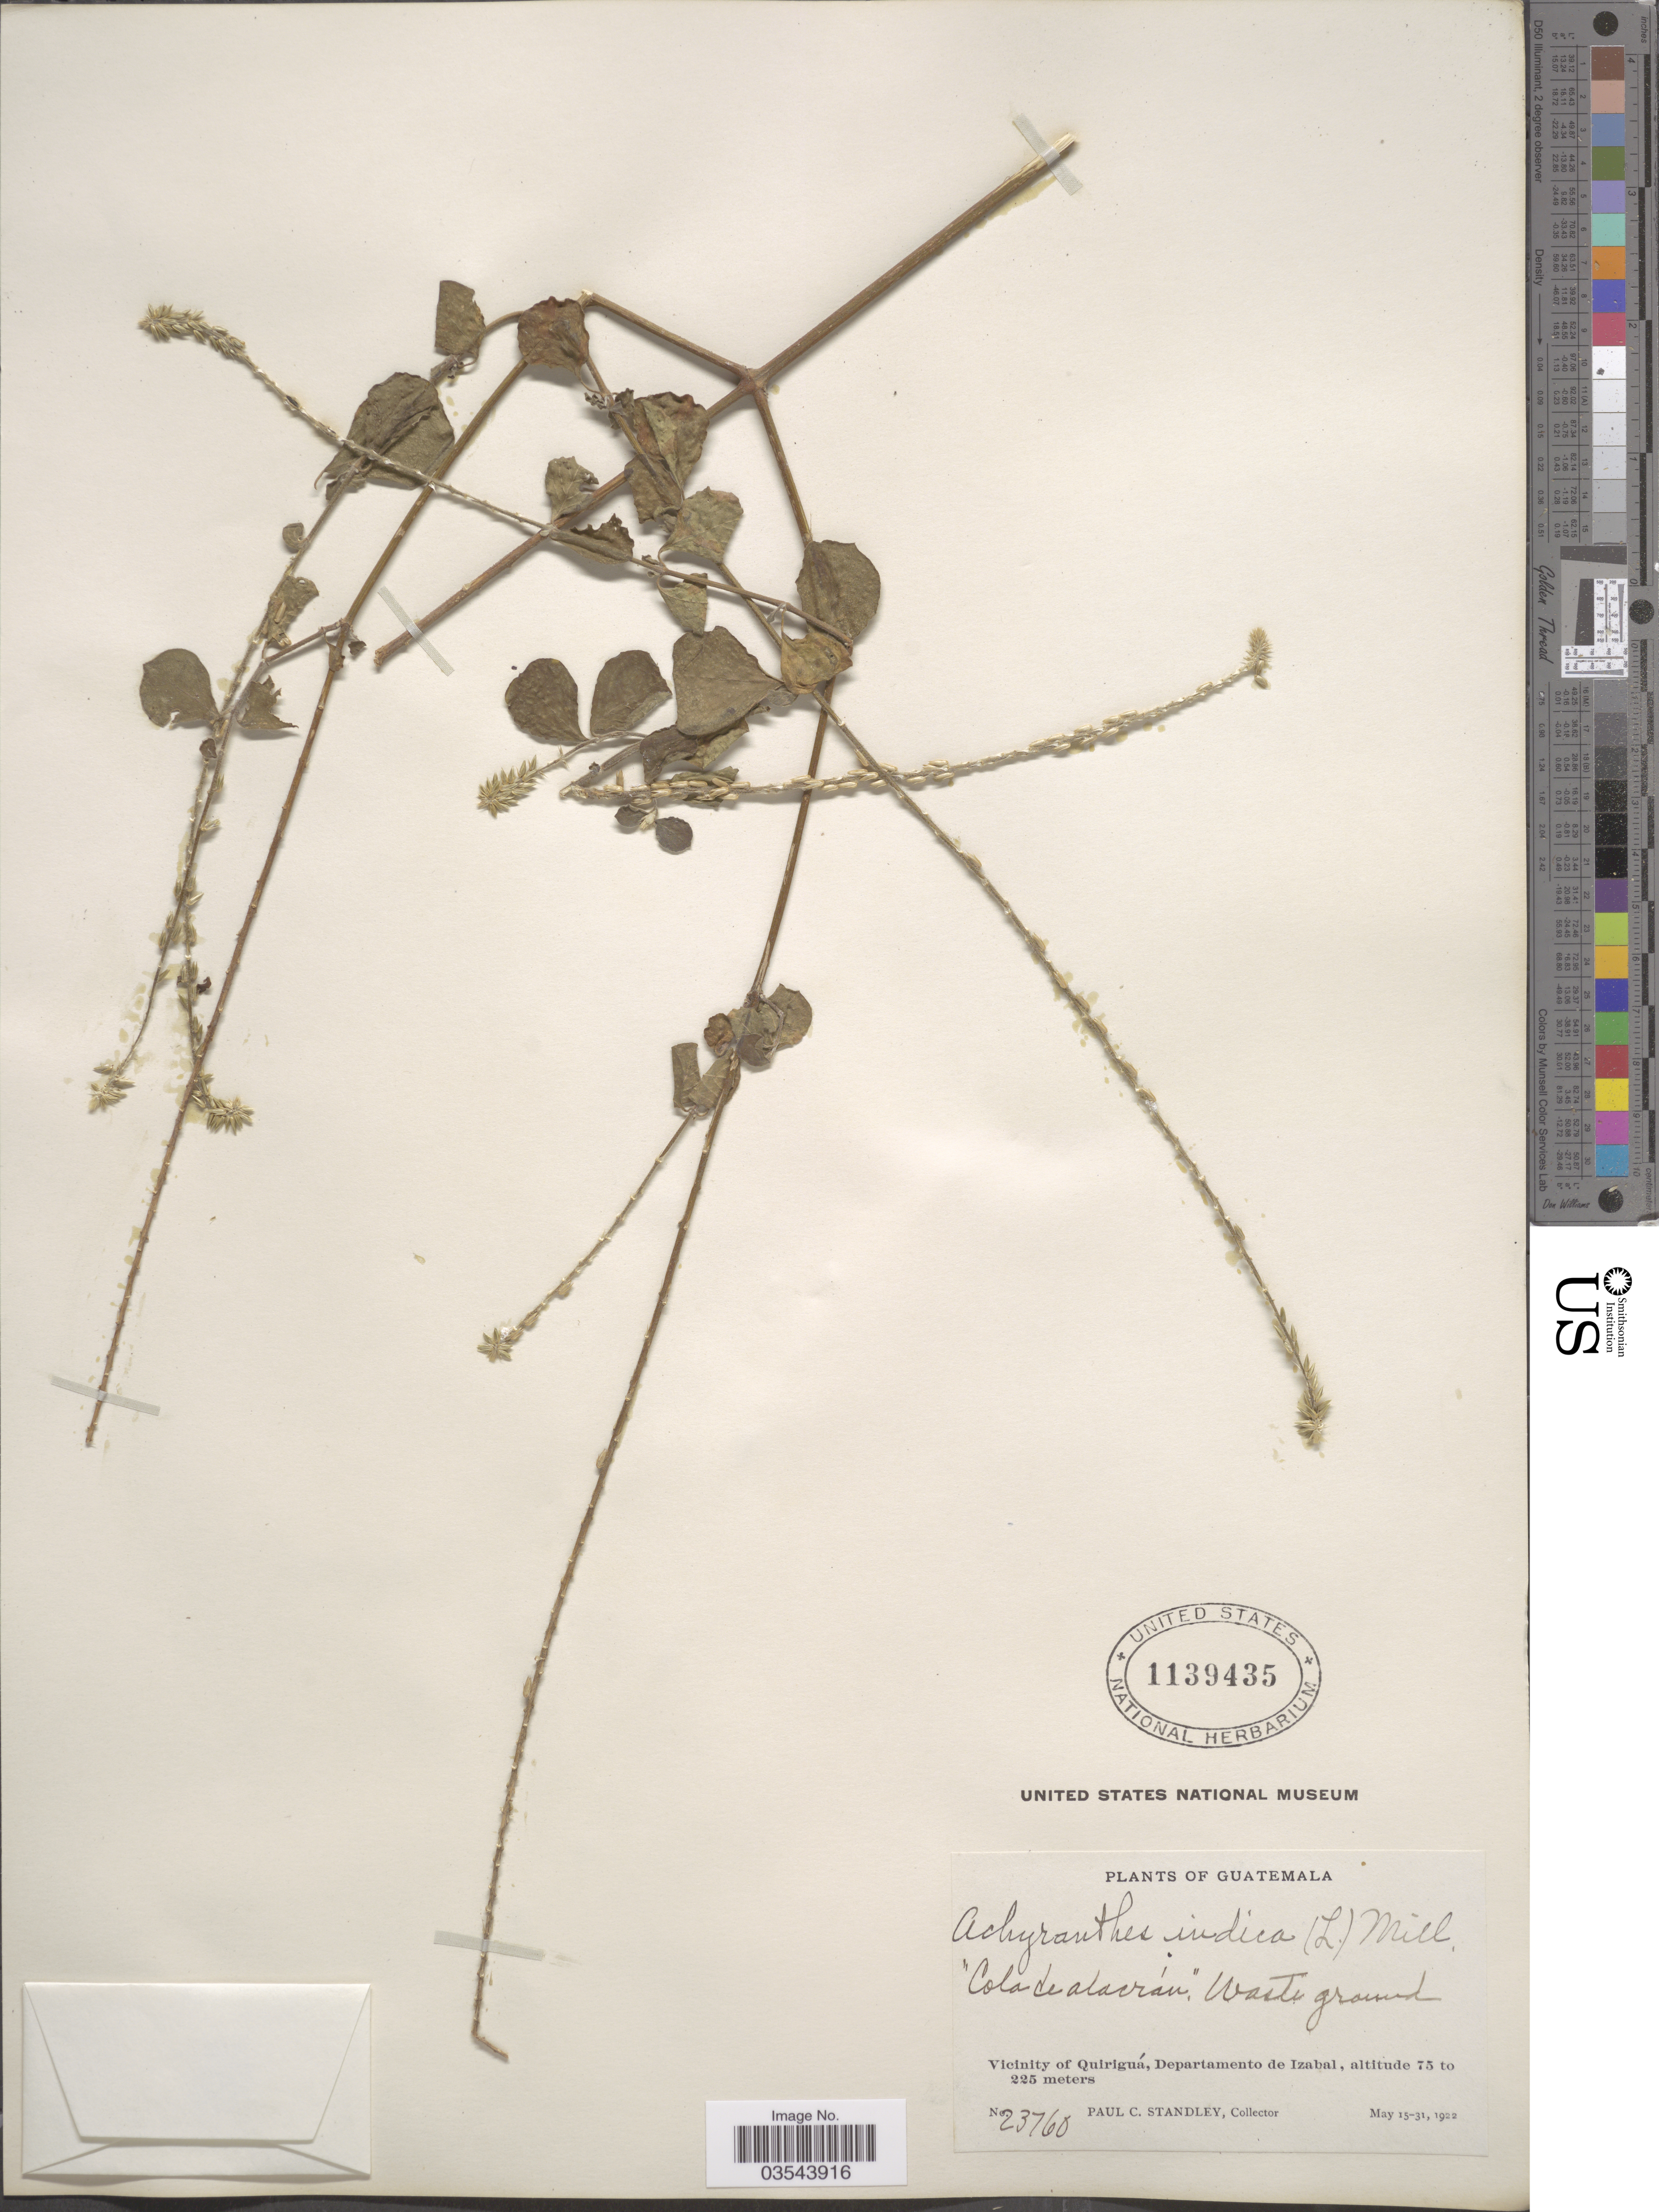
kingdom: Plantae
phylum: Tracheophyta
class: Magnoliopsida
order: Caryophyllales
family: Amaranthaceae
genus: Achyranthes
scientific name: Achyranthes indica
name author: (L.) Mill.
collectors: P. C. Standley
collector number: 23760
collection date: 1922-05-15/1922-05-31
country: Guatemala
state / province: Izabal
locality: Cola de alacrán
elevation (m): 75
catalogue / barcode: US 1139435